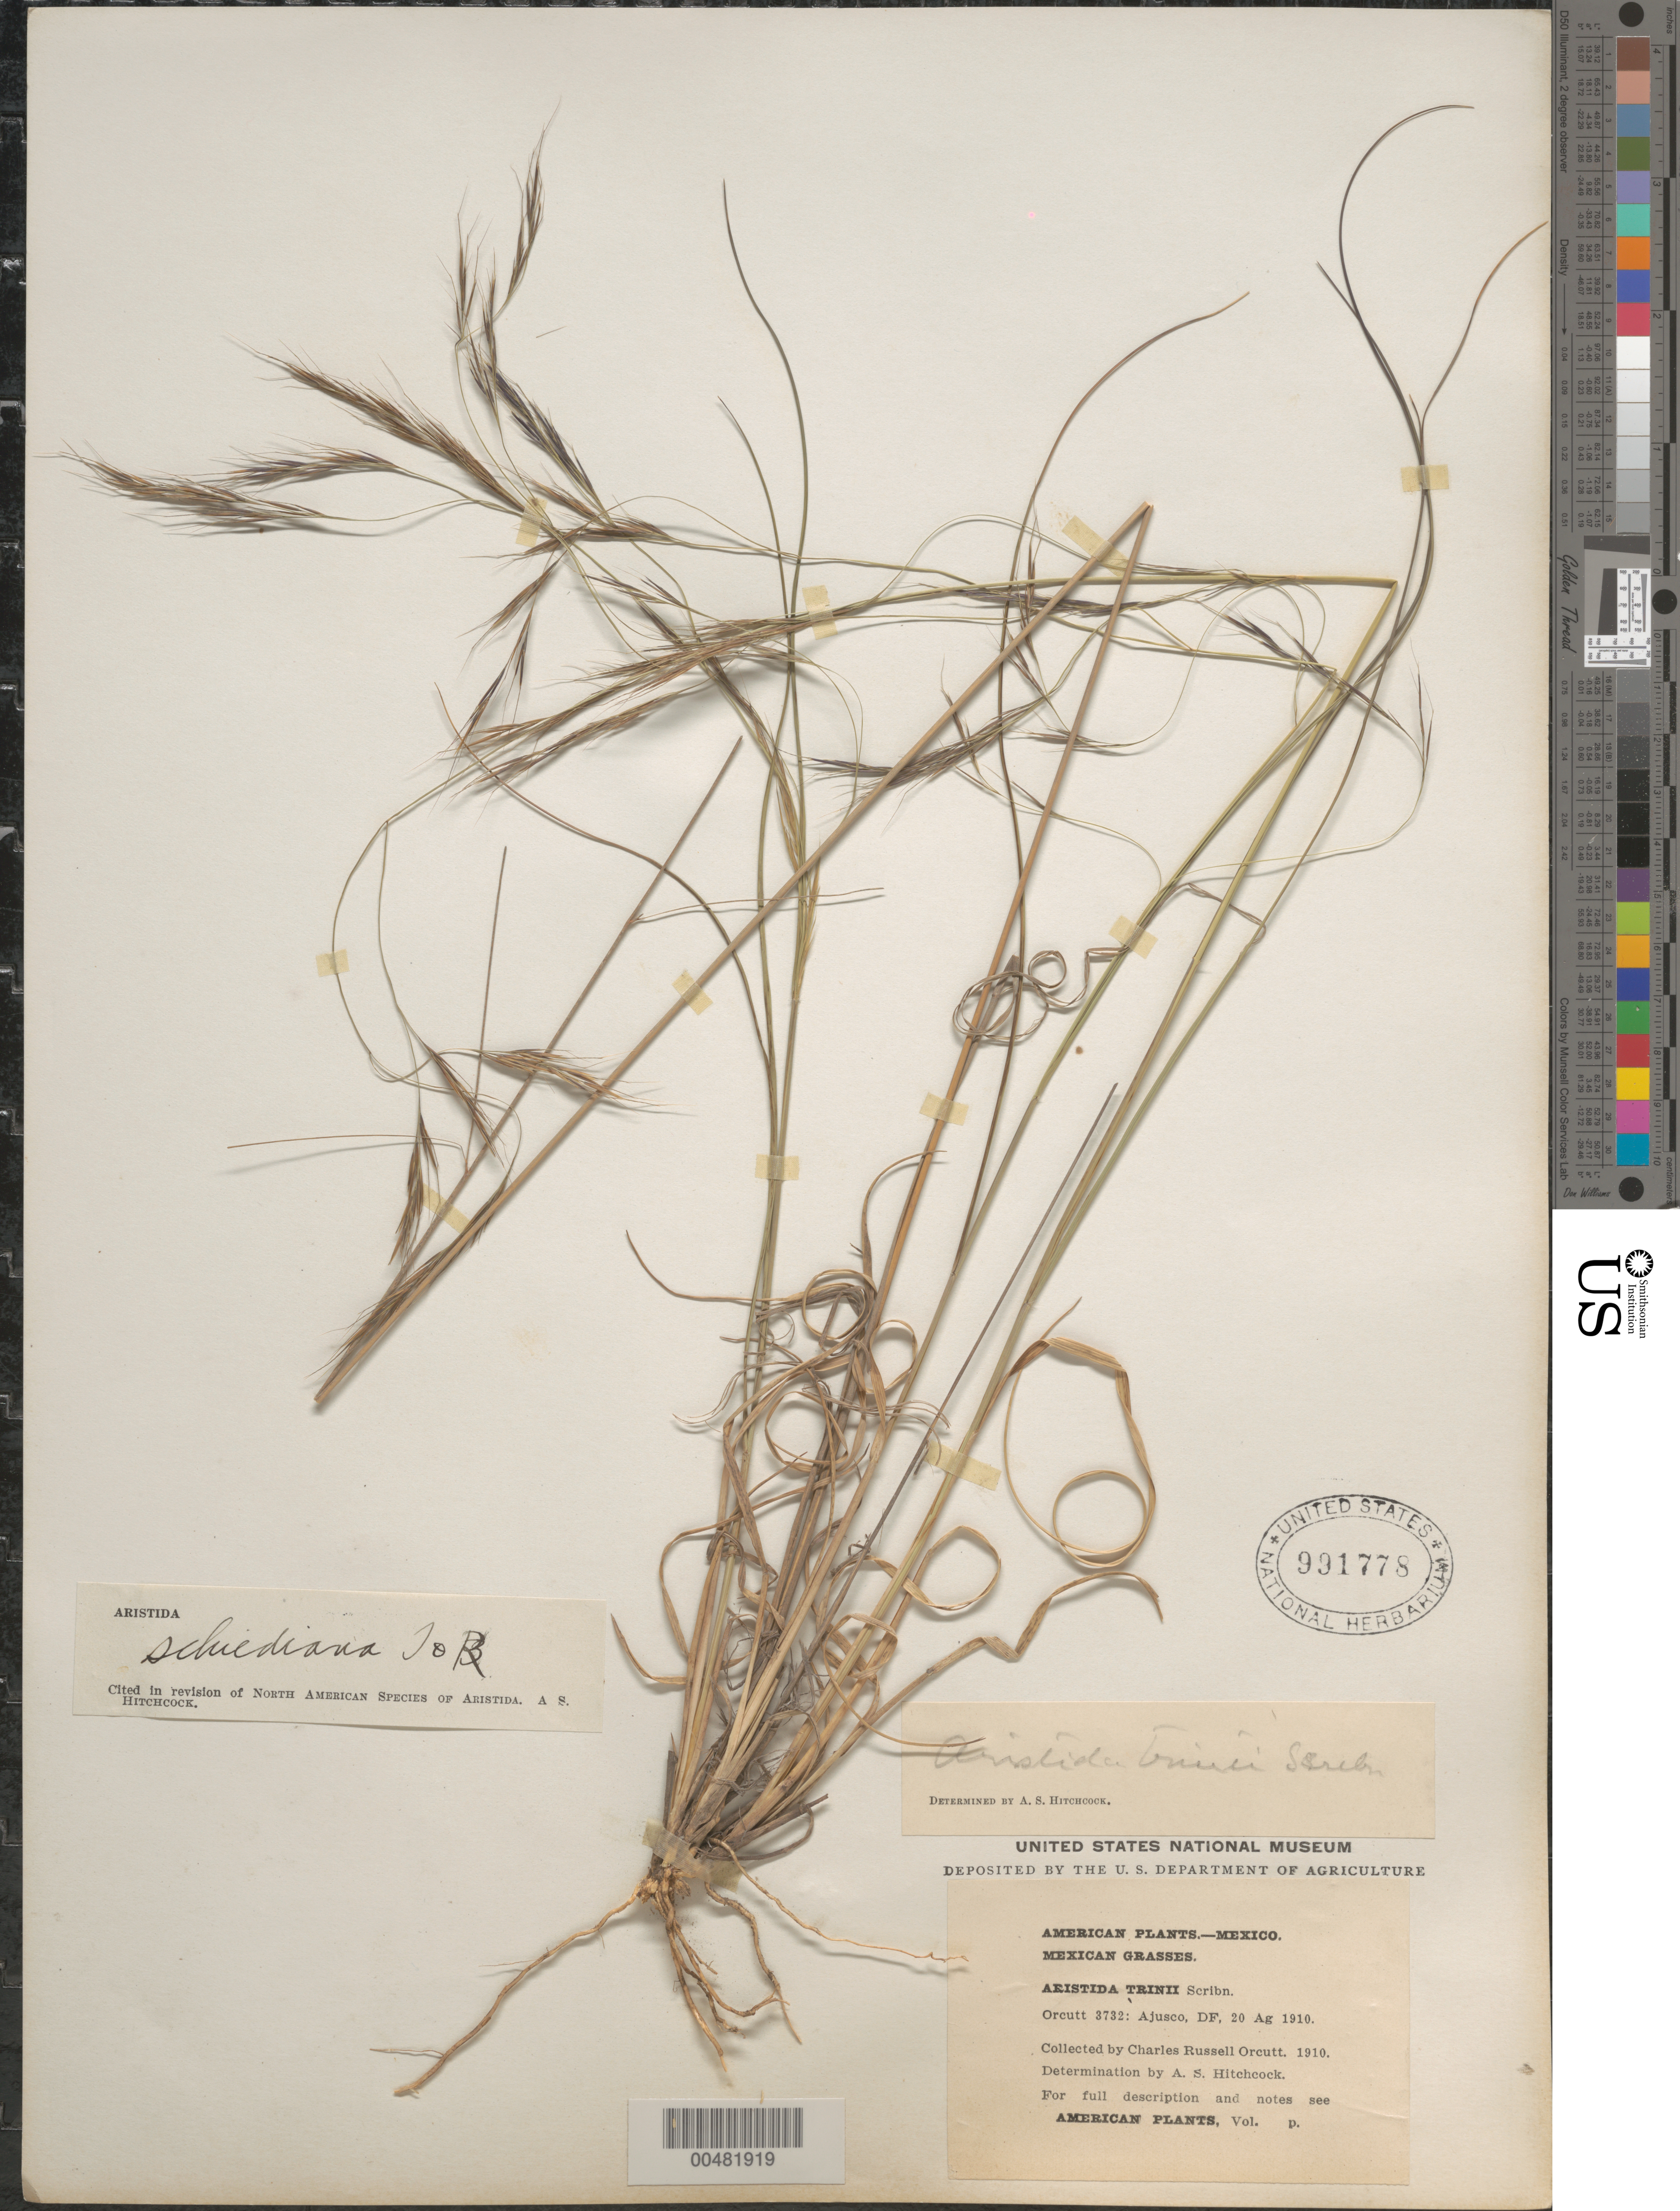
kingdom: Plantae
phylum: Tracheophyta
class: Liliopsida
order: Poales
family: Poaceae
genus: Aristida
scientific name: Aristida schiedeana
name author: Trin. & Rupr.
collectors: C. R. Orcutt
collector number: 3732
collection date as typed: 20 Aug 1910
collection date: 1910-08-20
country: Mexico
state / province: Distrito Federal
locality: Ajusco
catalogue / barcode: US 991778